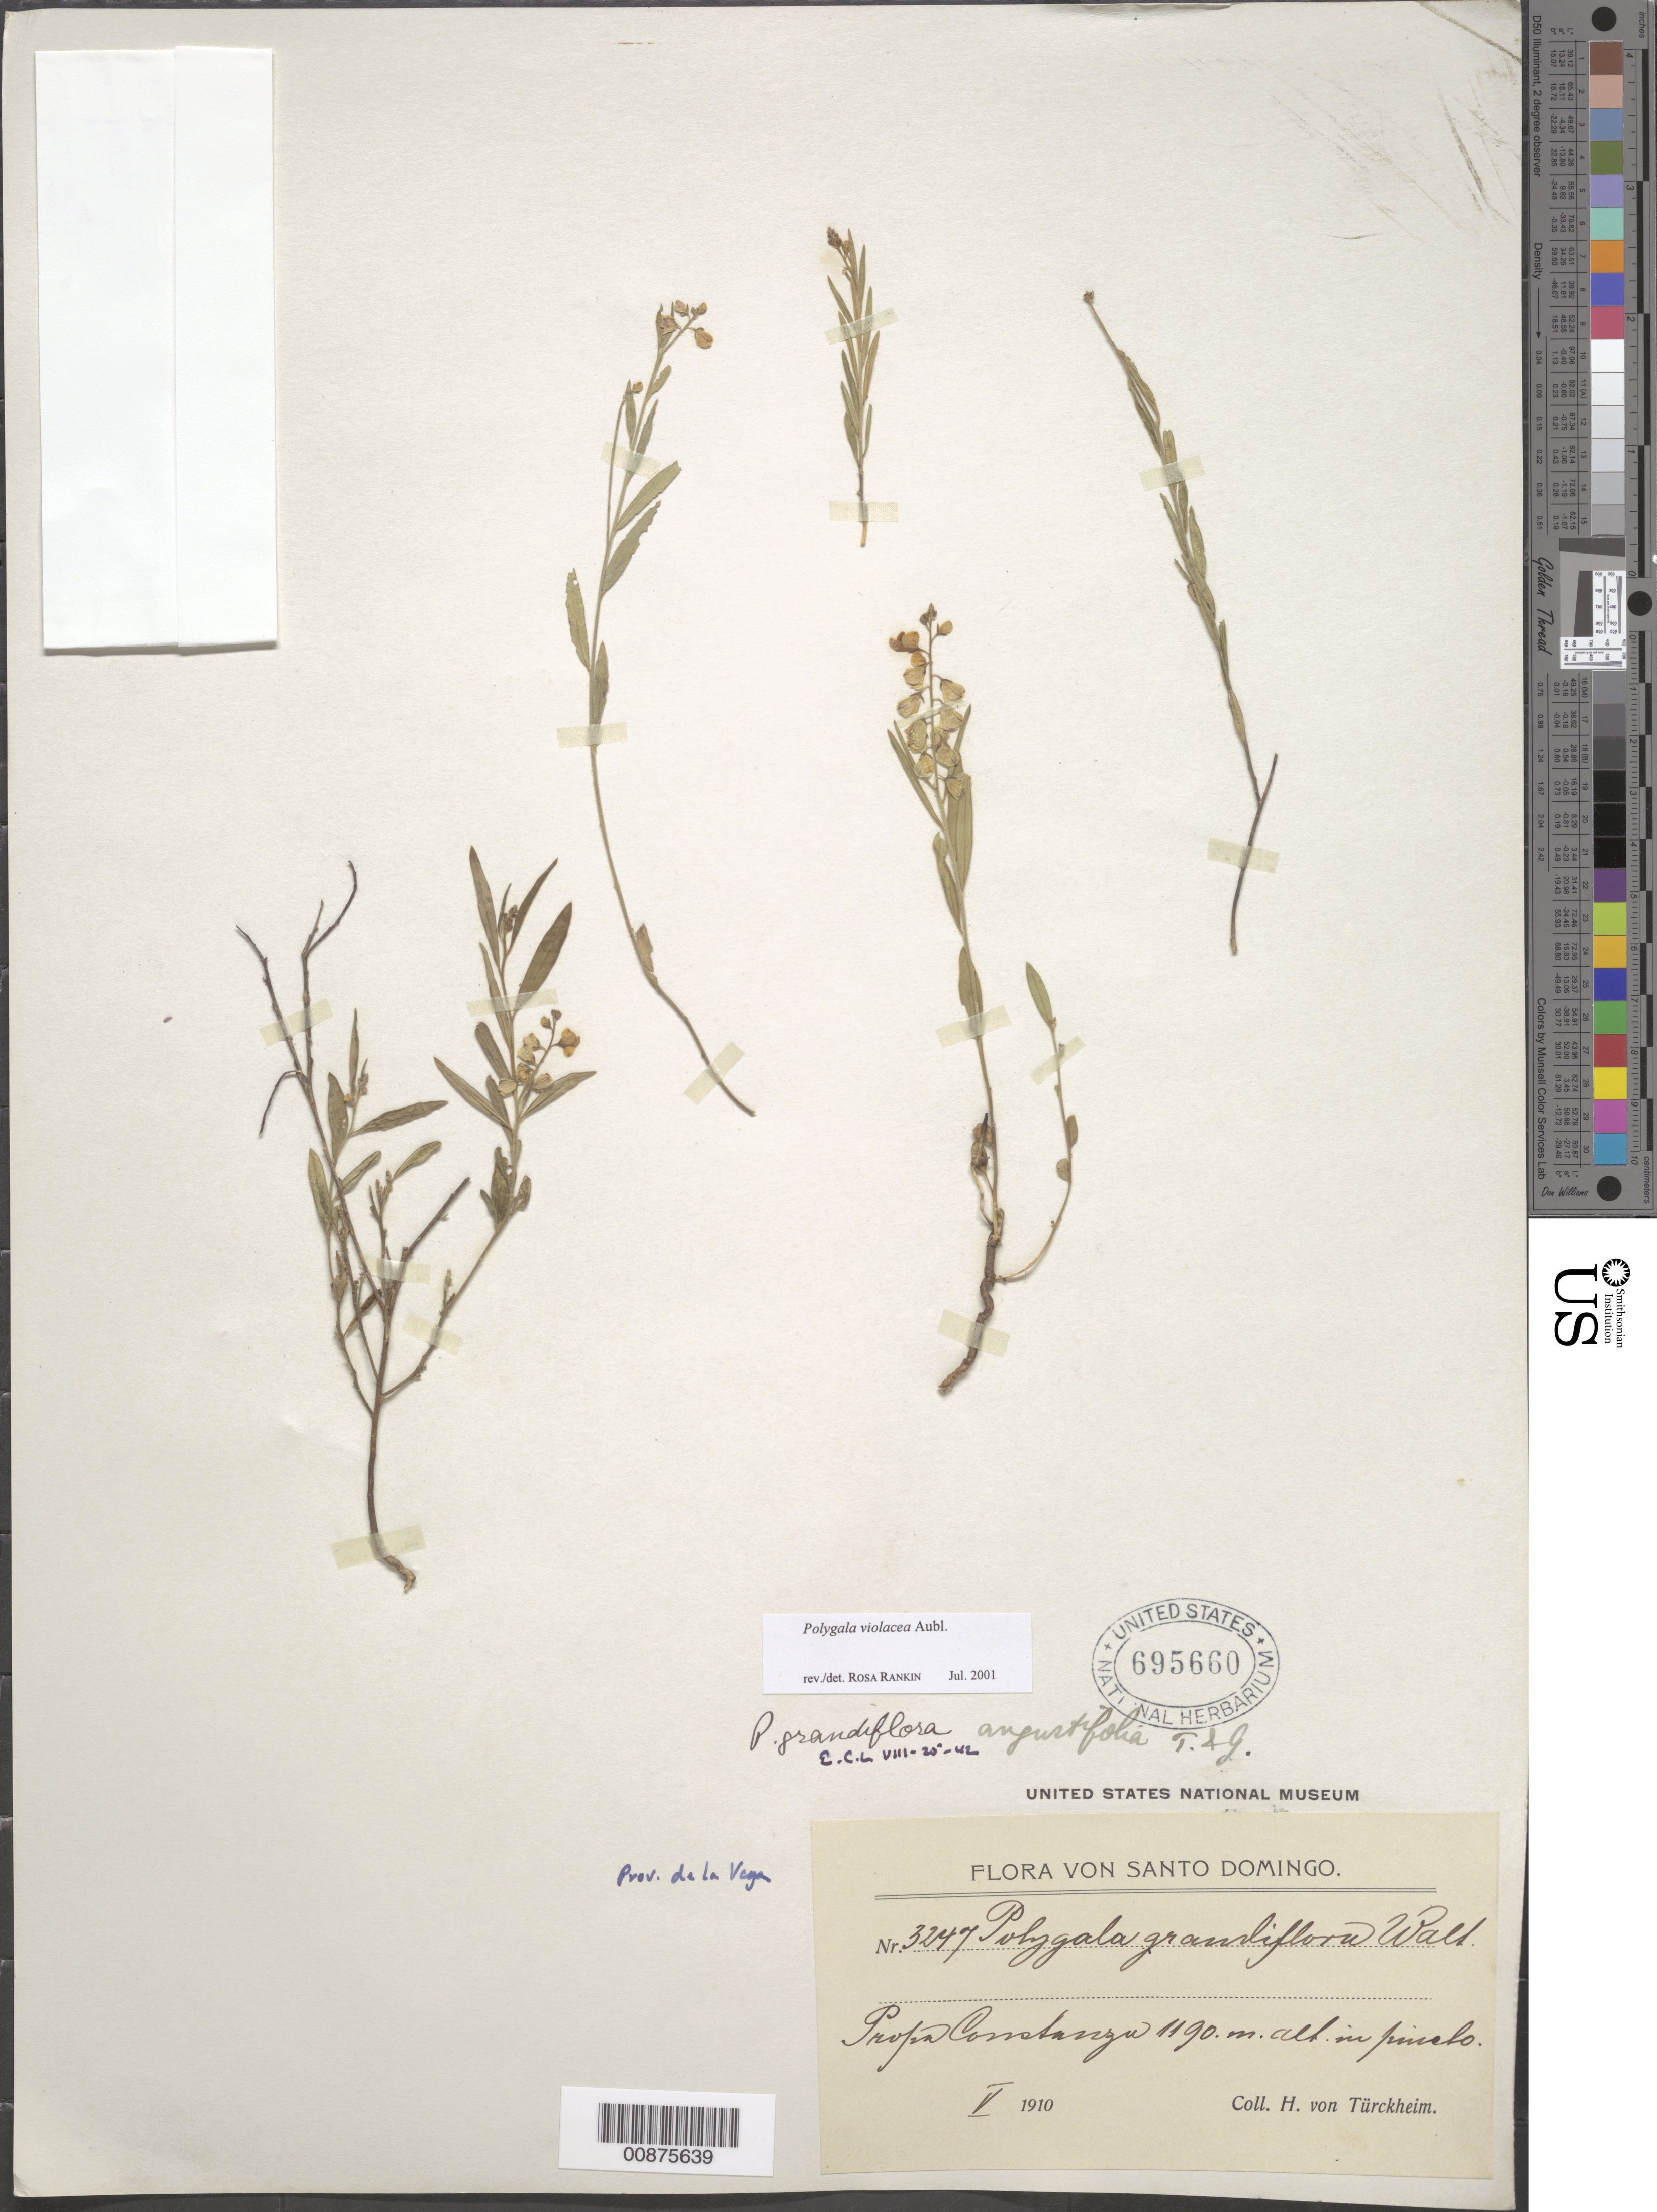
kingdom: Plantae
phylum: Tracheophyta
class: Magnoliopsida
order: Fabales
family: Polygalaceae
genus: Asemeia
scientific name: Asemeia violacea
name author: (Aubl.) J.F.B. Pastore & J.R. Abbott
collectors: H. von Türckheim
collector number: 3247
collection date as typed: May 1910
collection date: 1910-05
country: Dominican Republic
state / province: La Vega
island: Hispaniola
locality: Constanza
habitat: In "pincto"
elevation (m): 1190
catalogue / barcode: US 695660